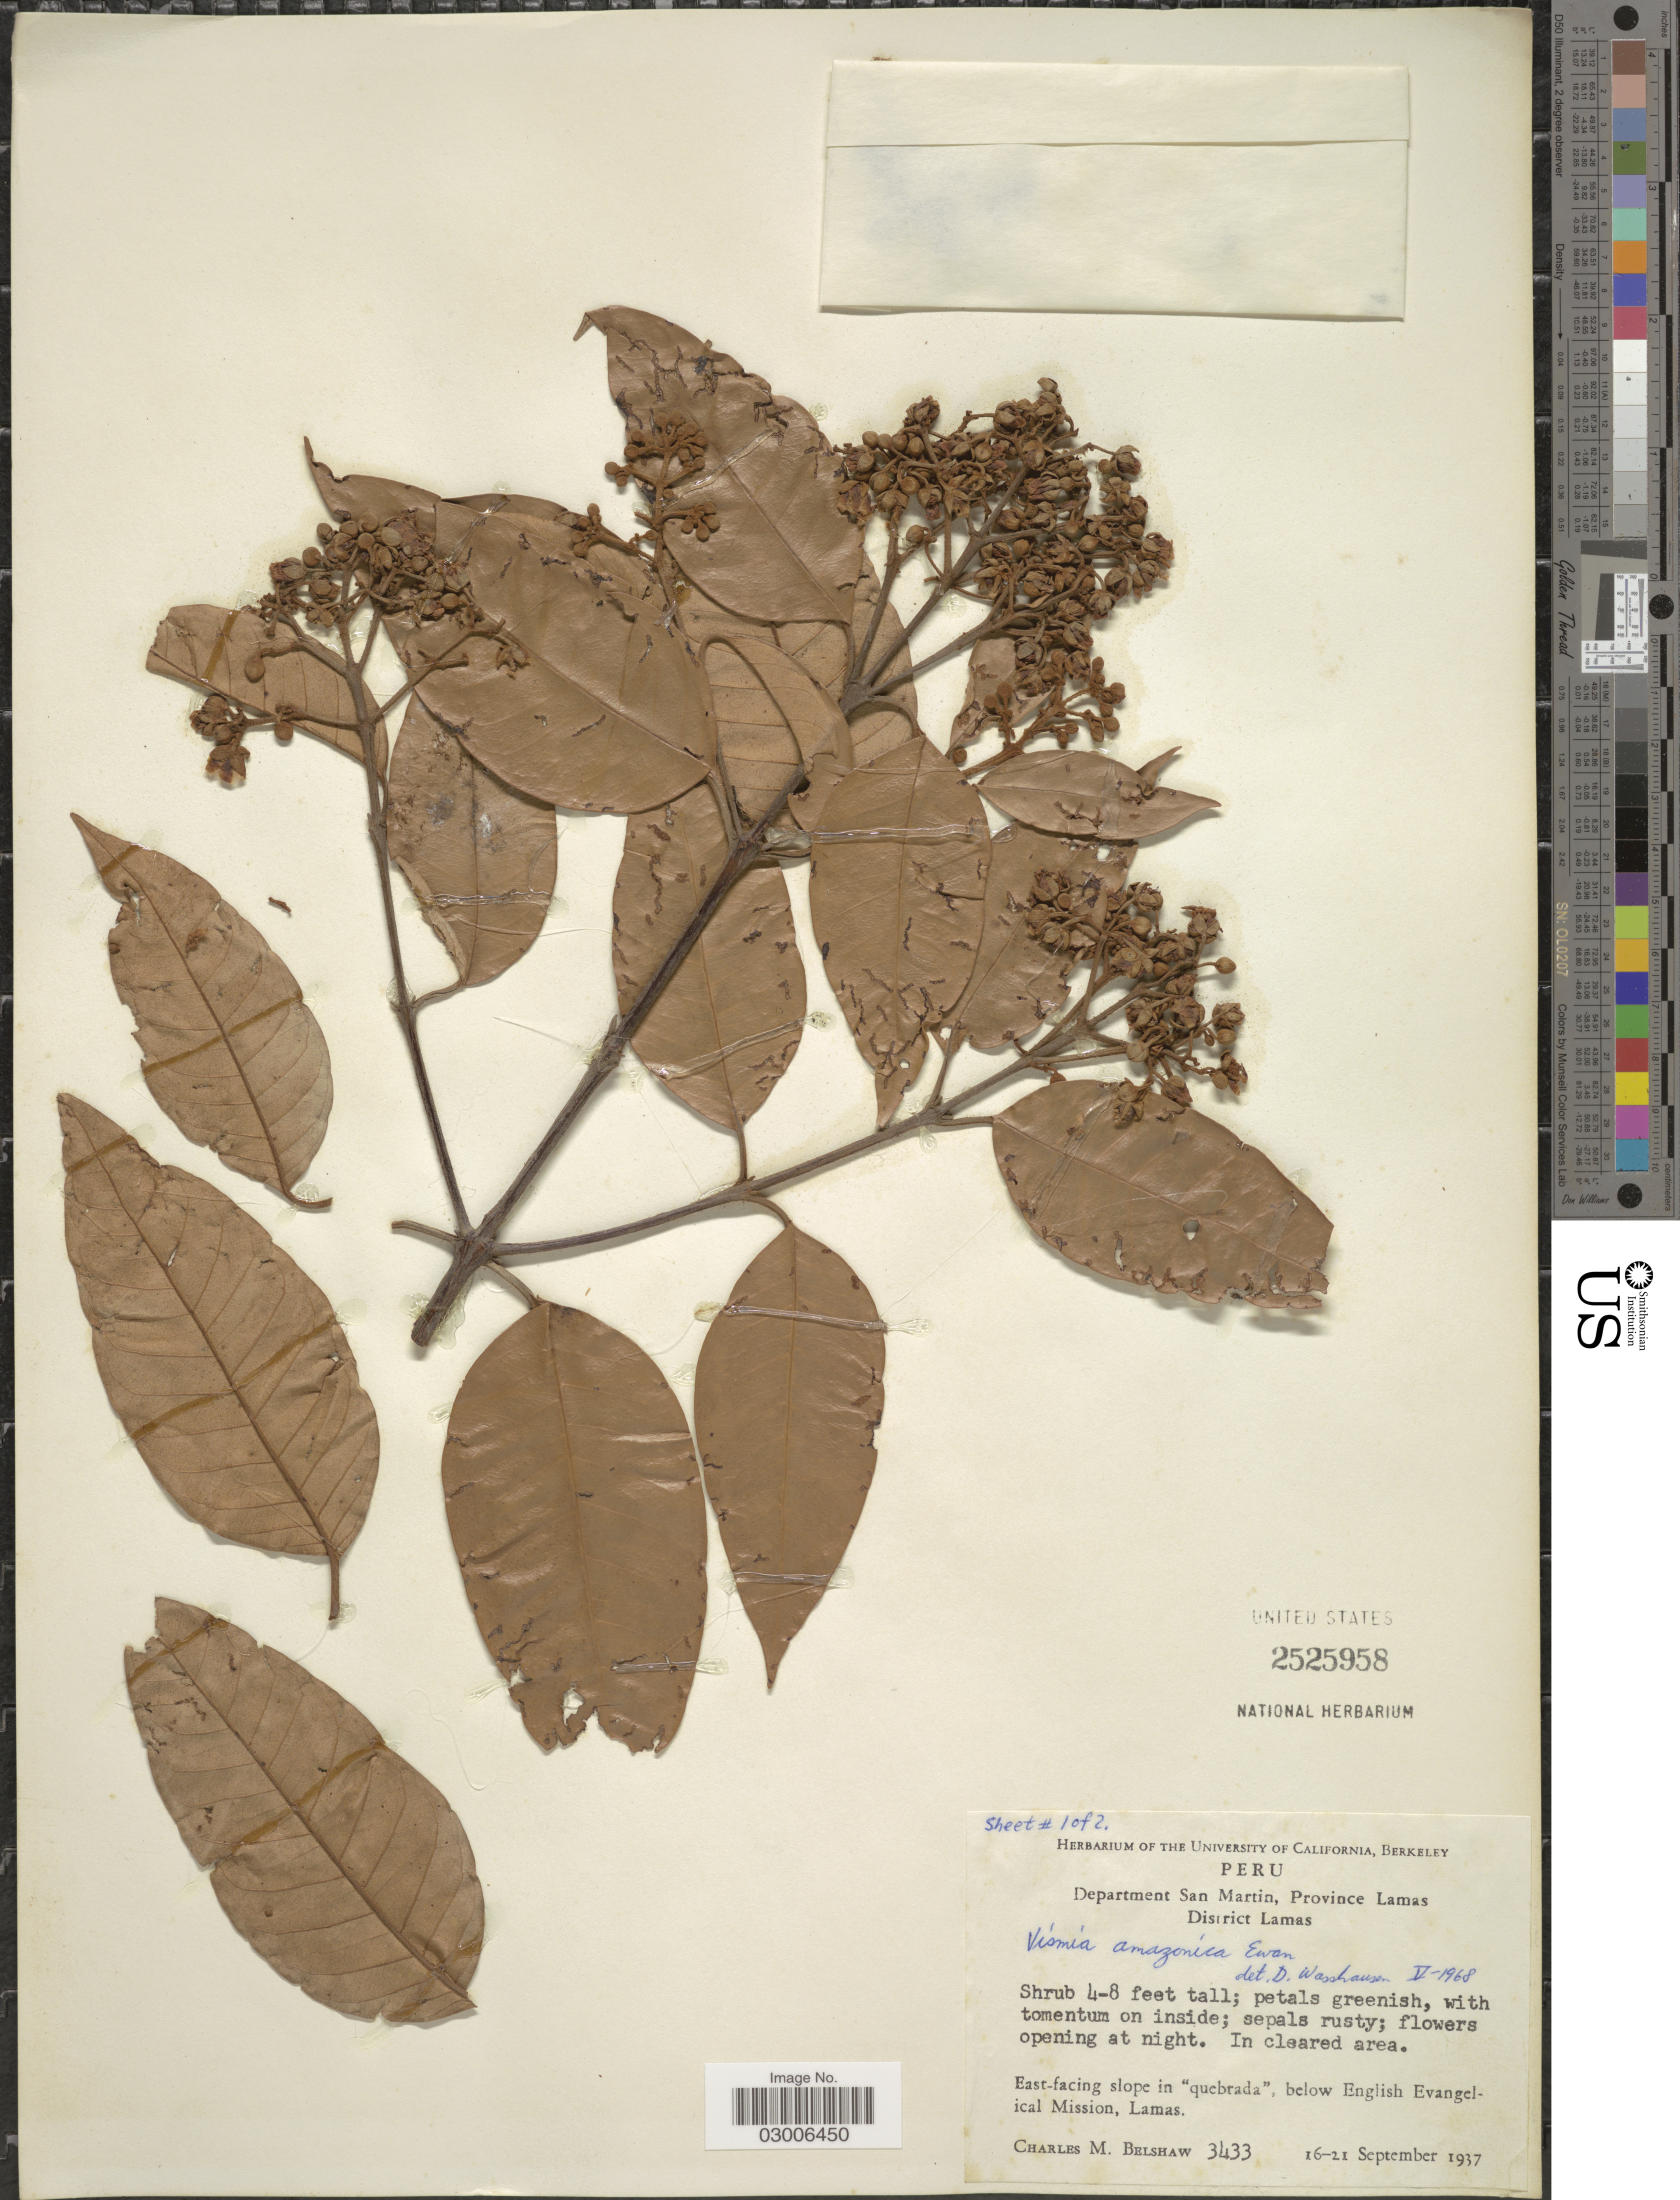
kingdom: Plantae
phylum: Tracheophyta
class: Magnoliopsida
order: Malpighiales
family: Hypericaceae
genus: Vismia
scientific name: Vismia amazonica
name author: Ewan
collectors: C. Shaw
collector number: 3433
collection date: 1937-09-16/1937-09-21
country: Peru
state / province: San Martín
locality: Department San Martin, Province Lamas, District Lamas, East-facing slope in "quebrada", below English Evangelical Mission, Lamas.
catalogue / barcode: US 2525958